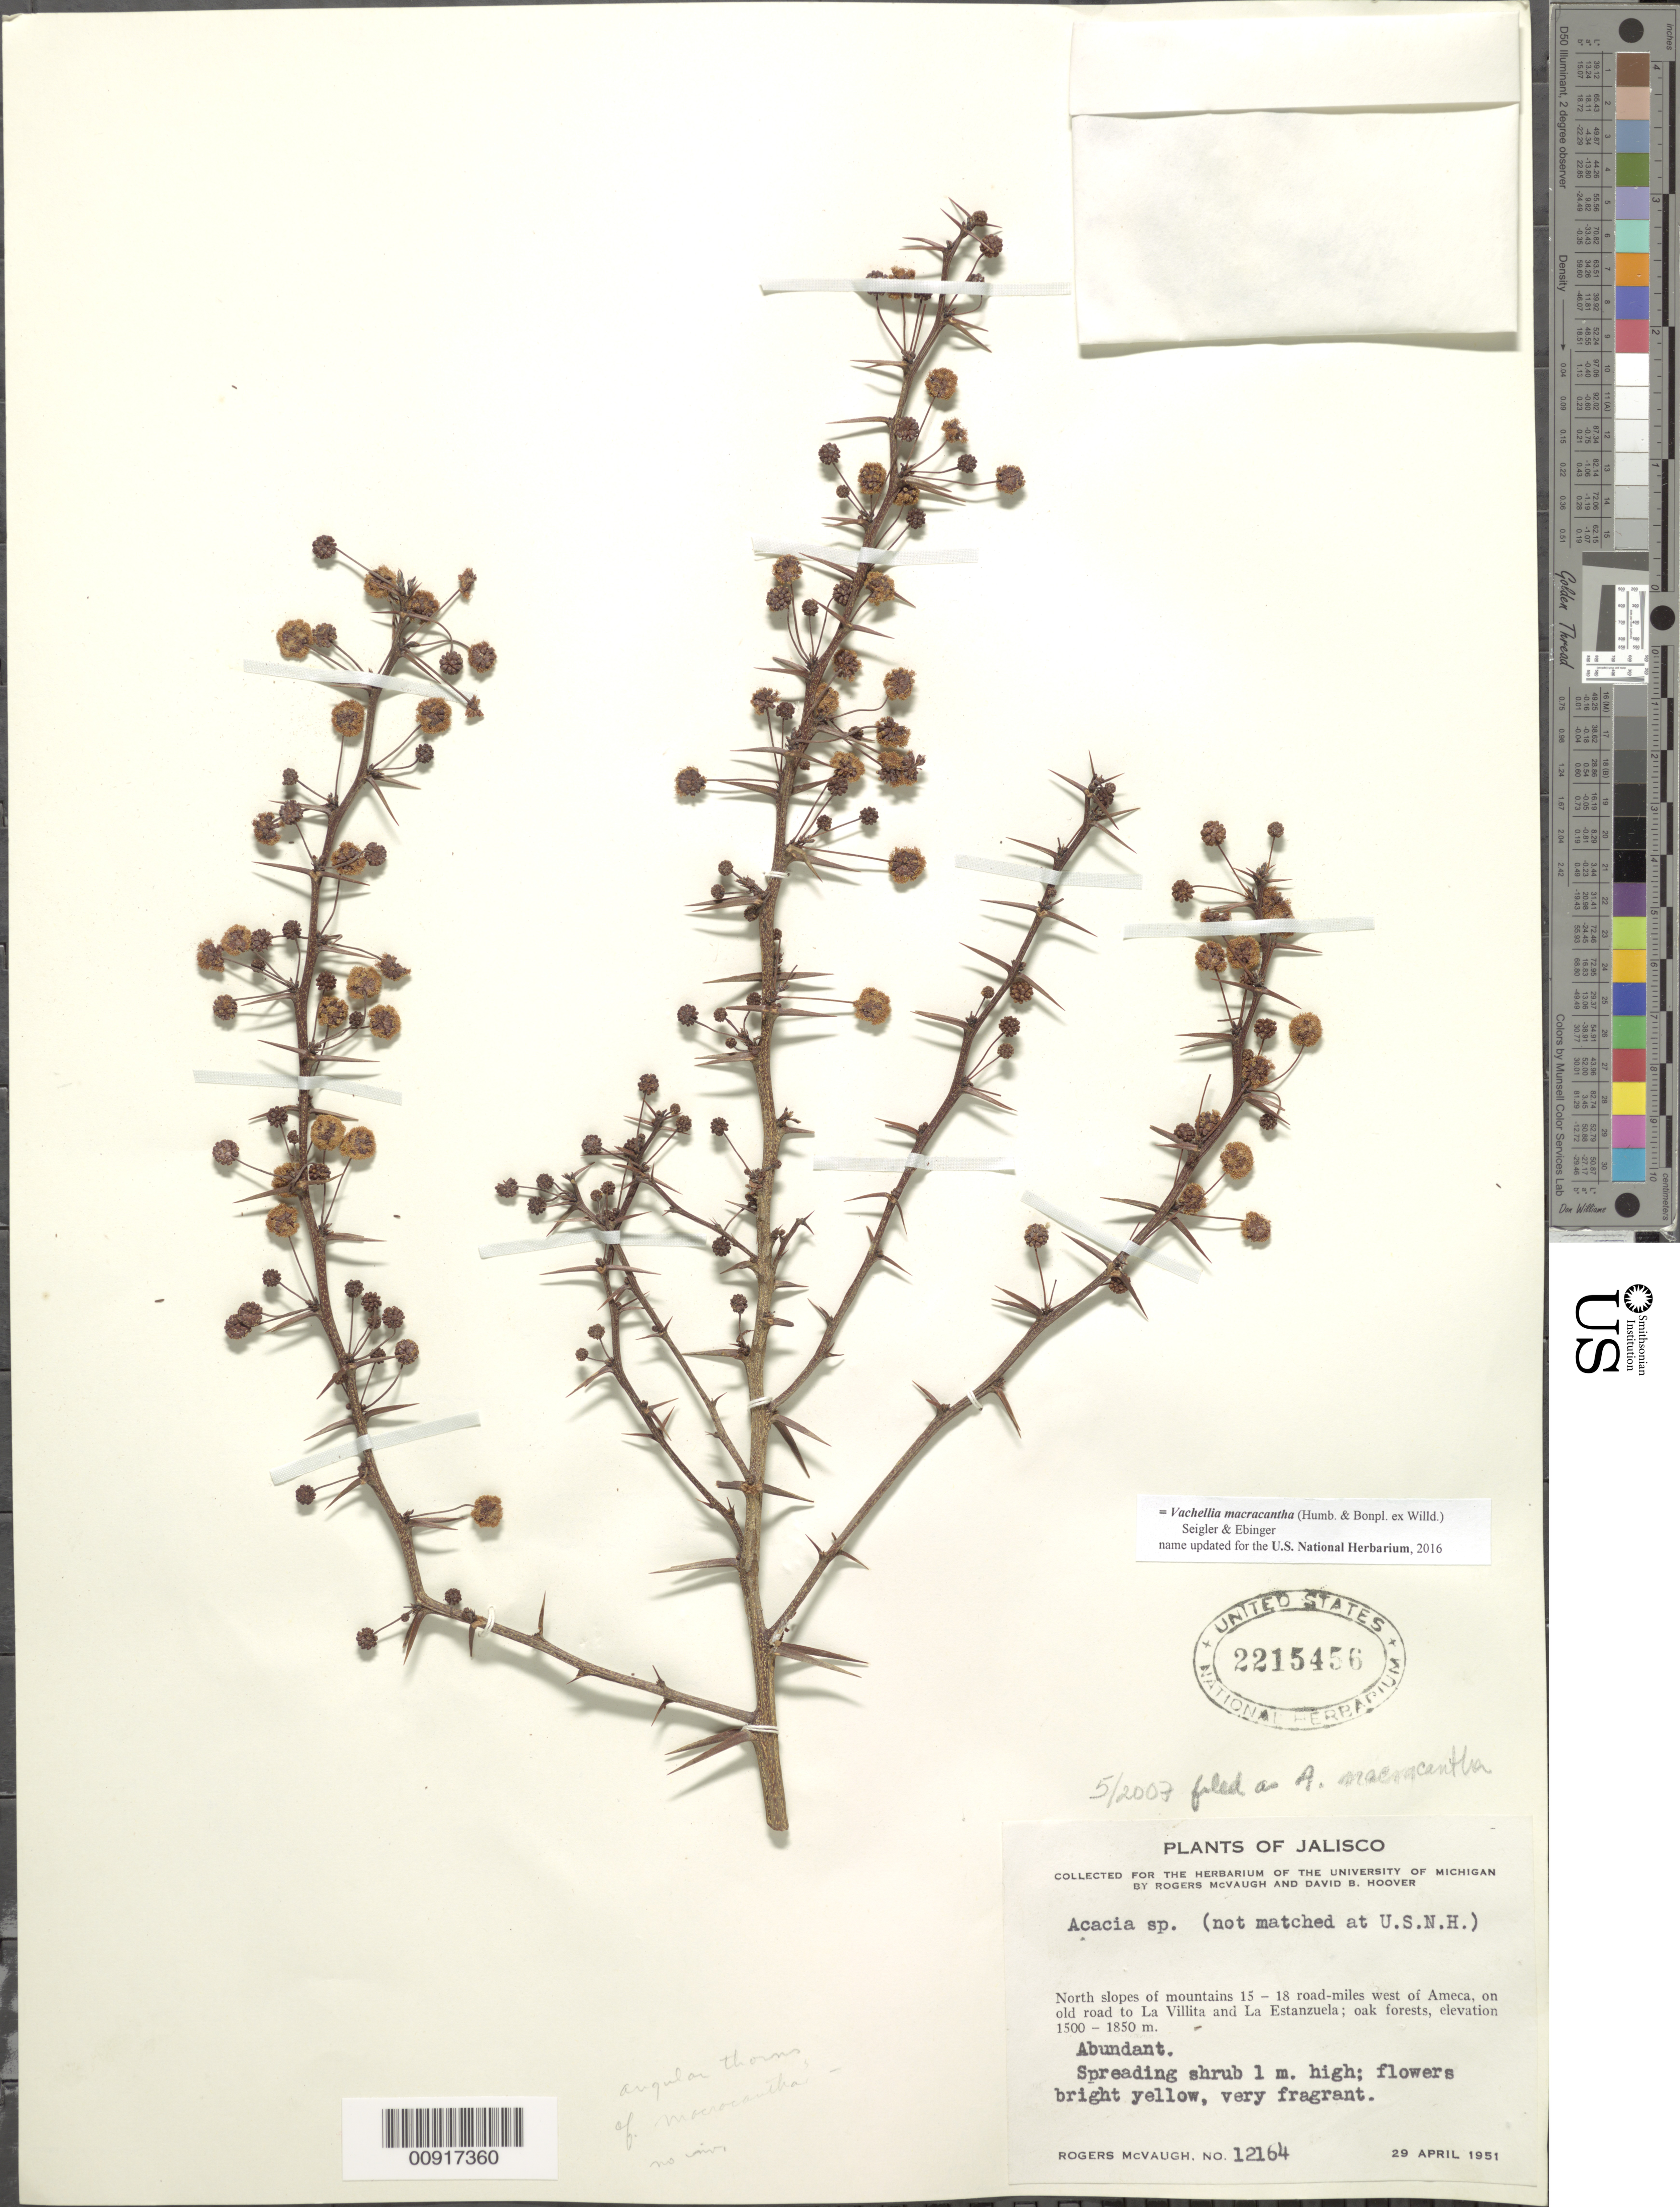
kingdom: Plantae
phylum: Tracheophyta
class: Magnoliopsida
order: Fabales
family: Fabaceae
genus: Vachellia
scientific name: Vachellia macracantha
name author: (Humb. & Bonpl. ex Willd.) Seigler & Ebinger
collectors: R. McVaugh & D. B. Hoover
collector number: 12164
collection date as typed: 29 Apr 1951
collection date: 1951-04-29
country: Mexico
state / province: Jalisco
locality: North slopes of mountains 15-18 road-miles west of Ameca, on old road to La Villita and La Estanzuela.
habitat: Oak forests.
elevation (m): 1850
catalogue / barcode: US 2215456